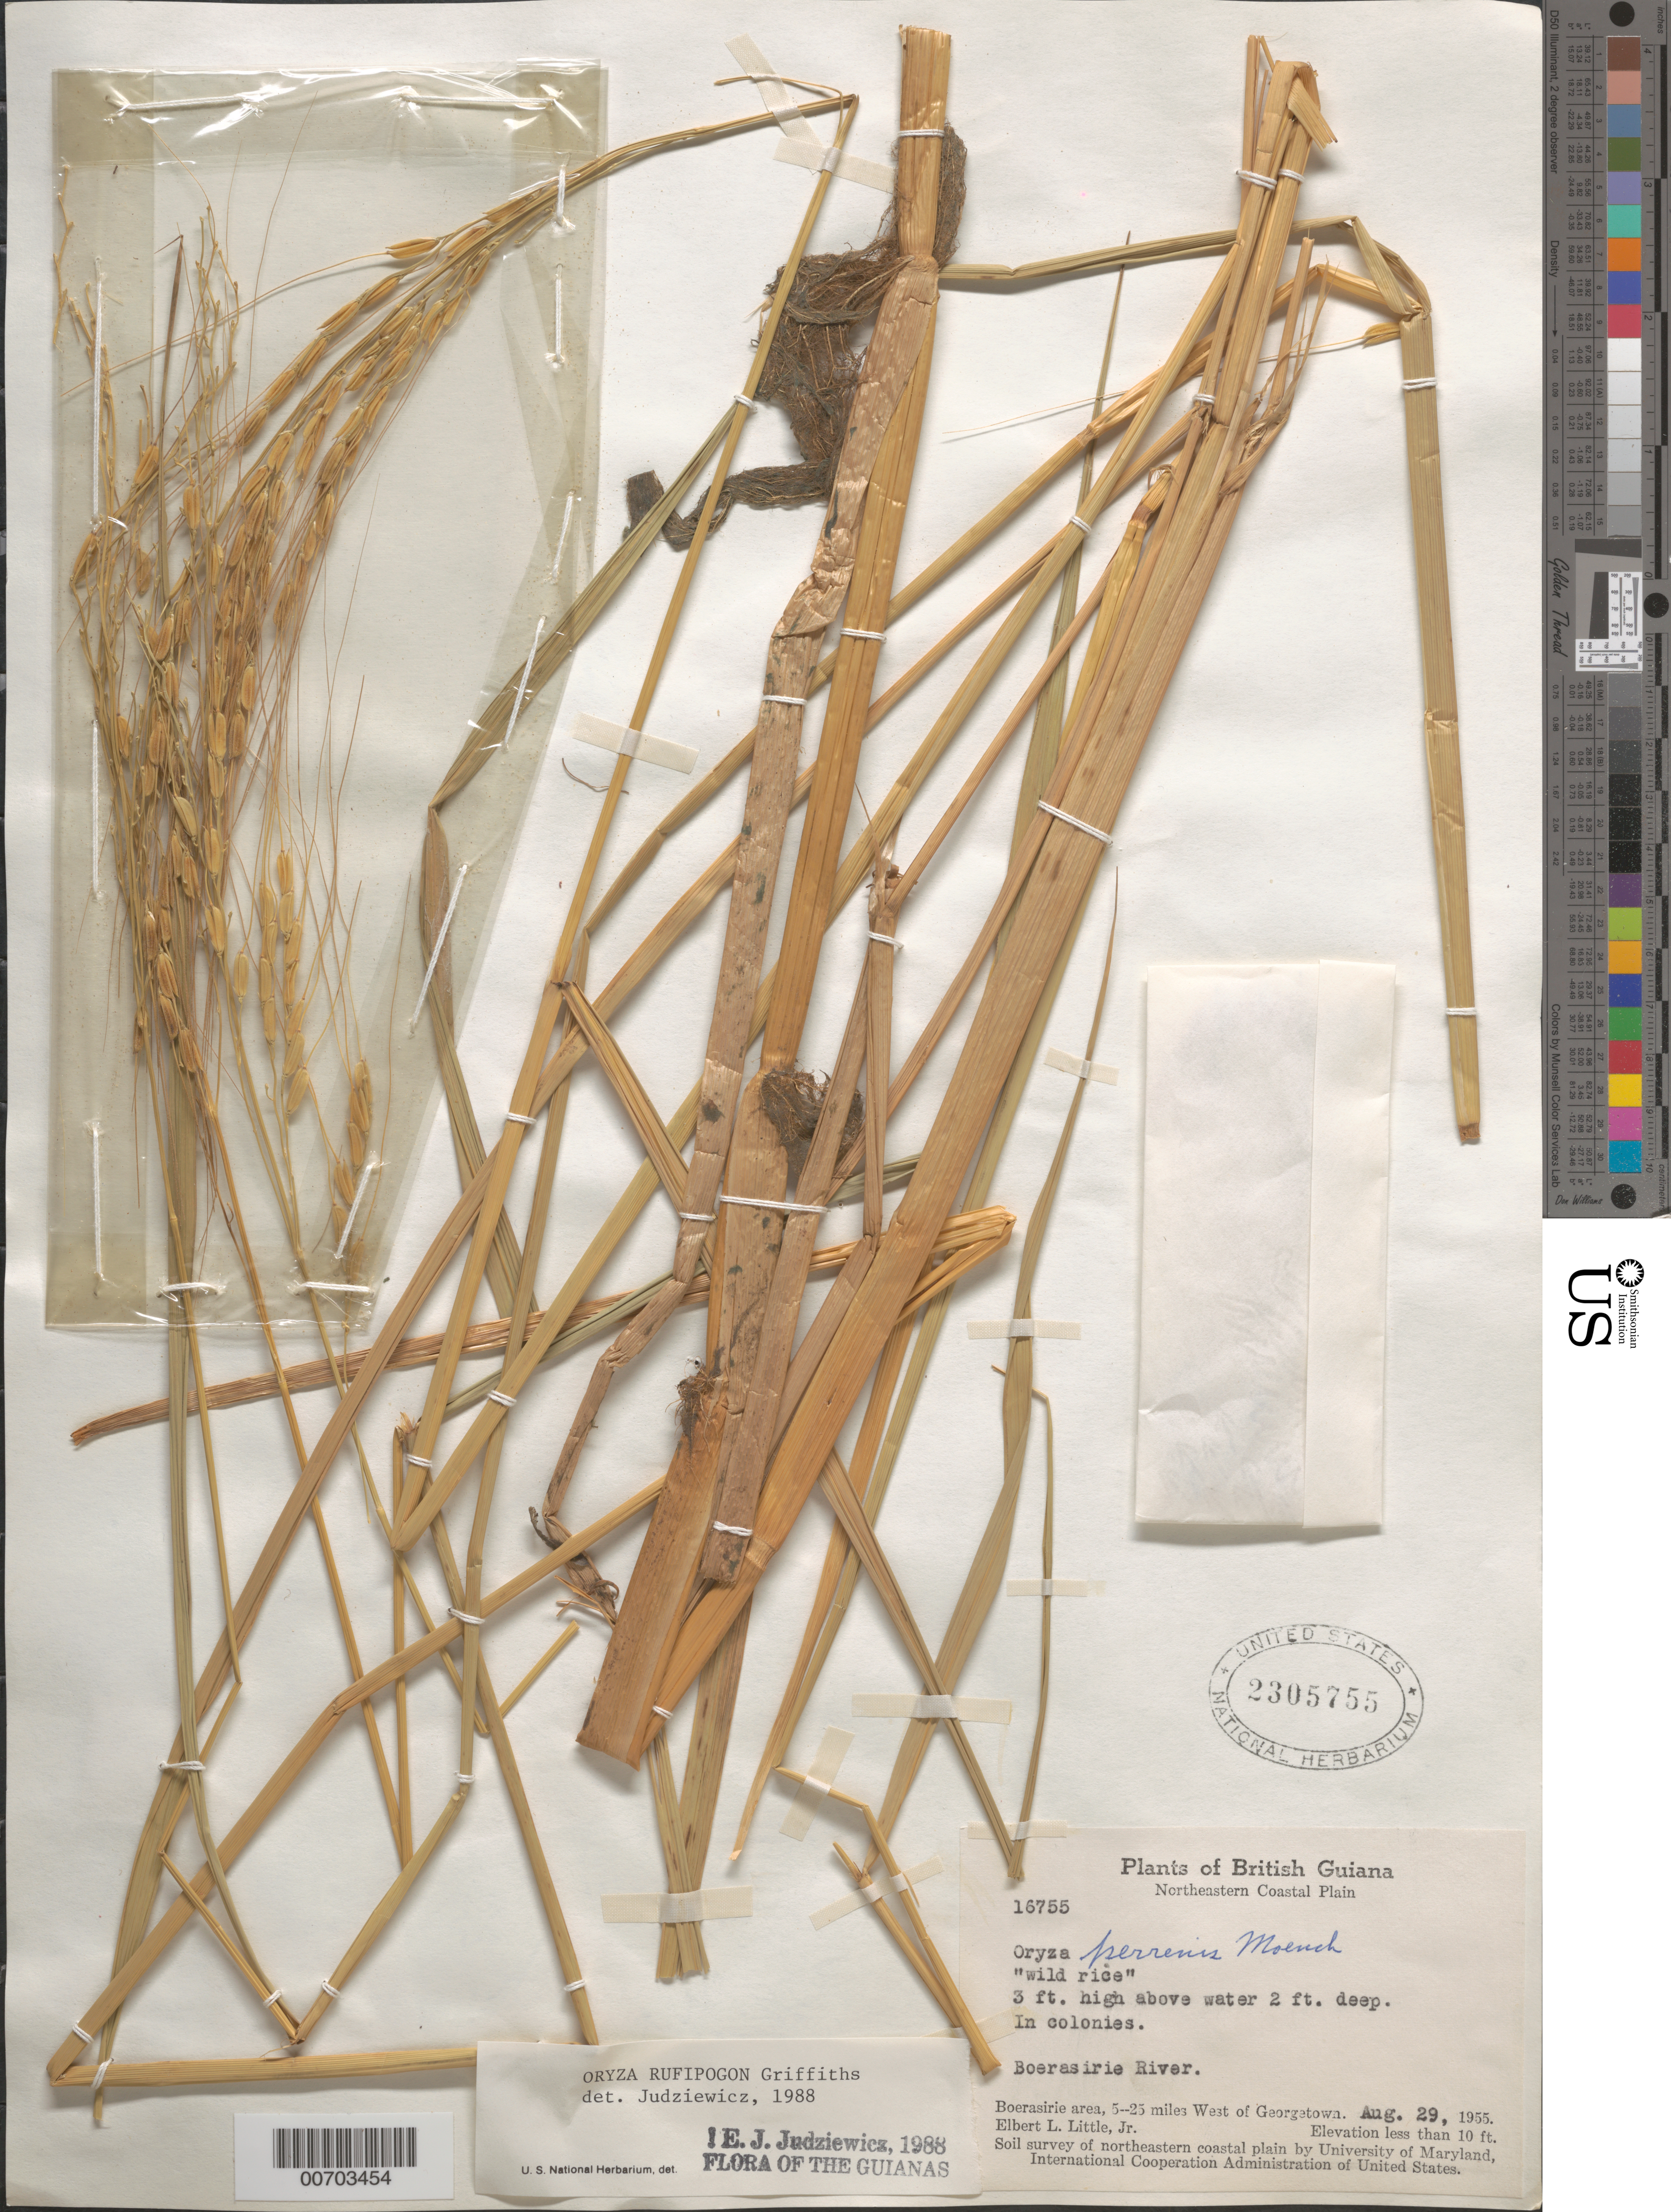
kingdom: Plantae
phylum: Tracheophyta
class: Liliopsida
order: Poales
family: Poaceae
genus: Oryza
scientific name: Oryza rufipogon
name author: Griffith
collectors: E. L. Little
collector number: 16755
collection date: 1955-08-29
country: Guyana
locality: British Guiana. Northeastern Coastal Plain. Boerasirie River. Boerasirie area, 5-25 miles West of Georgetown.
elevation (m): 3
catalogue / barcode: US 2305755